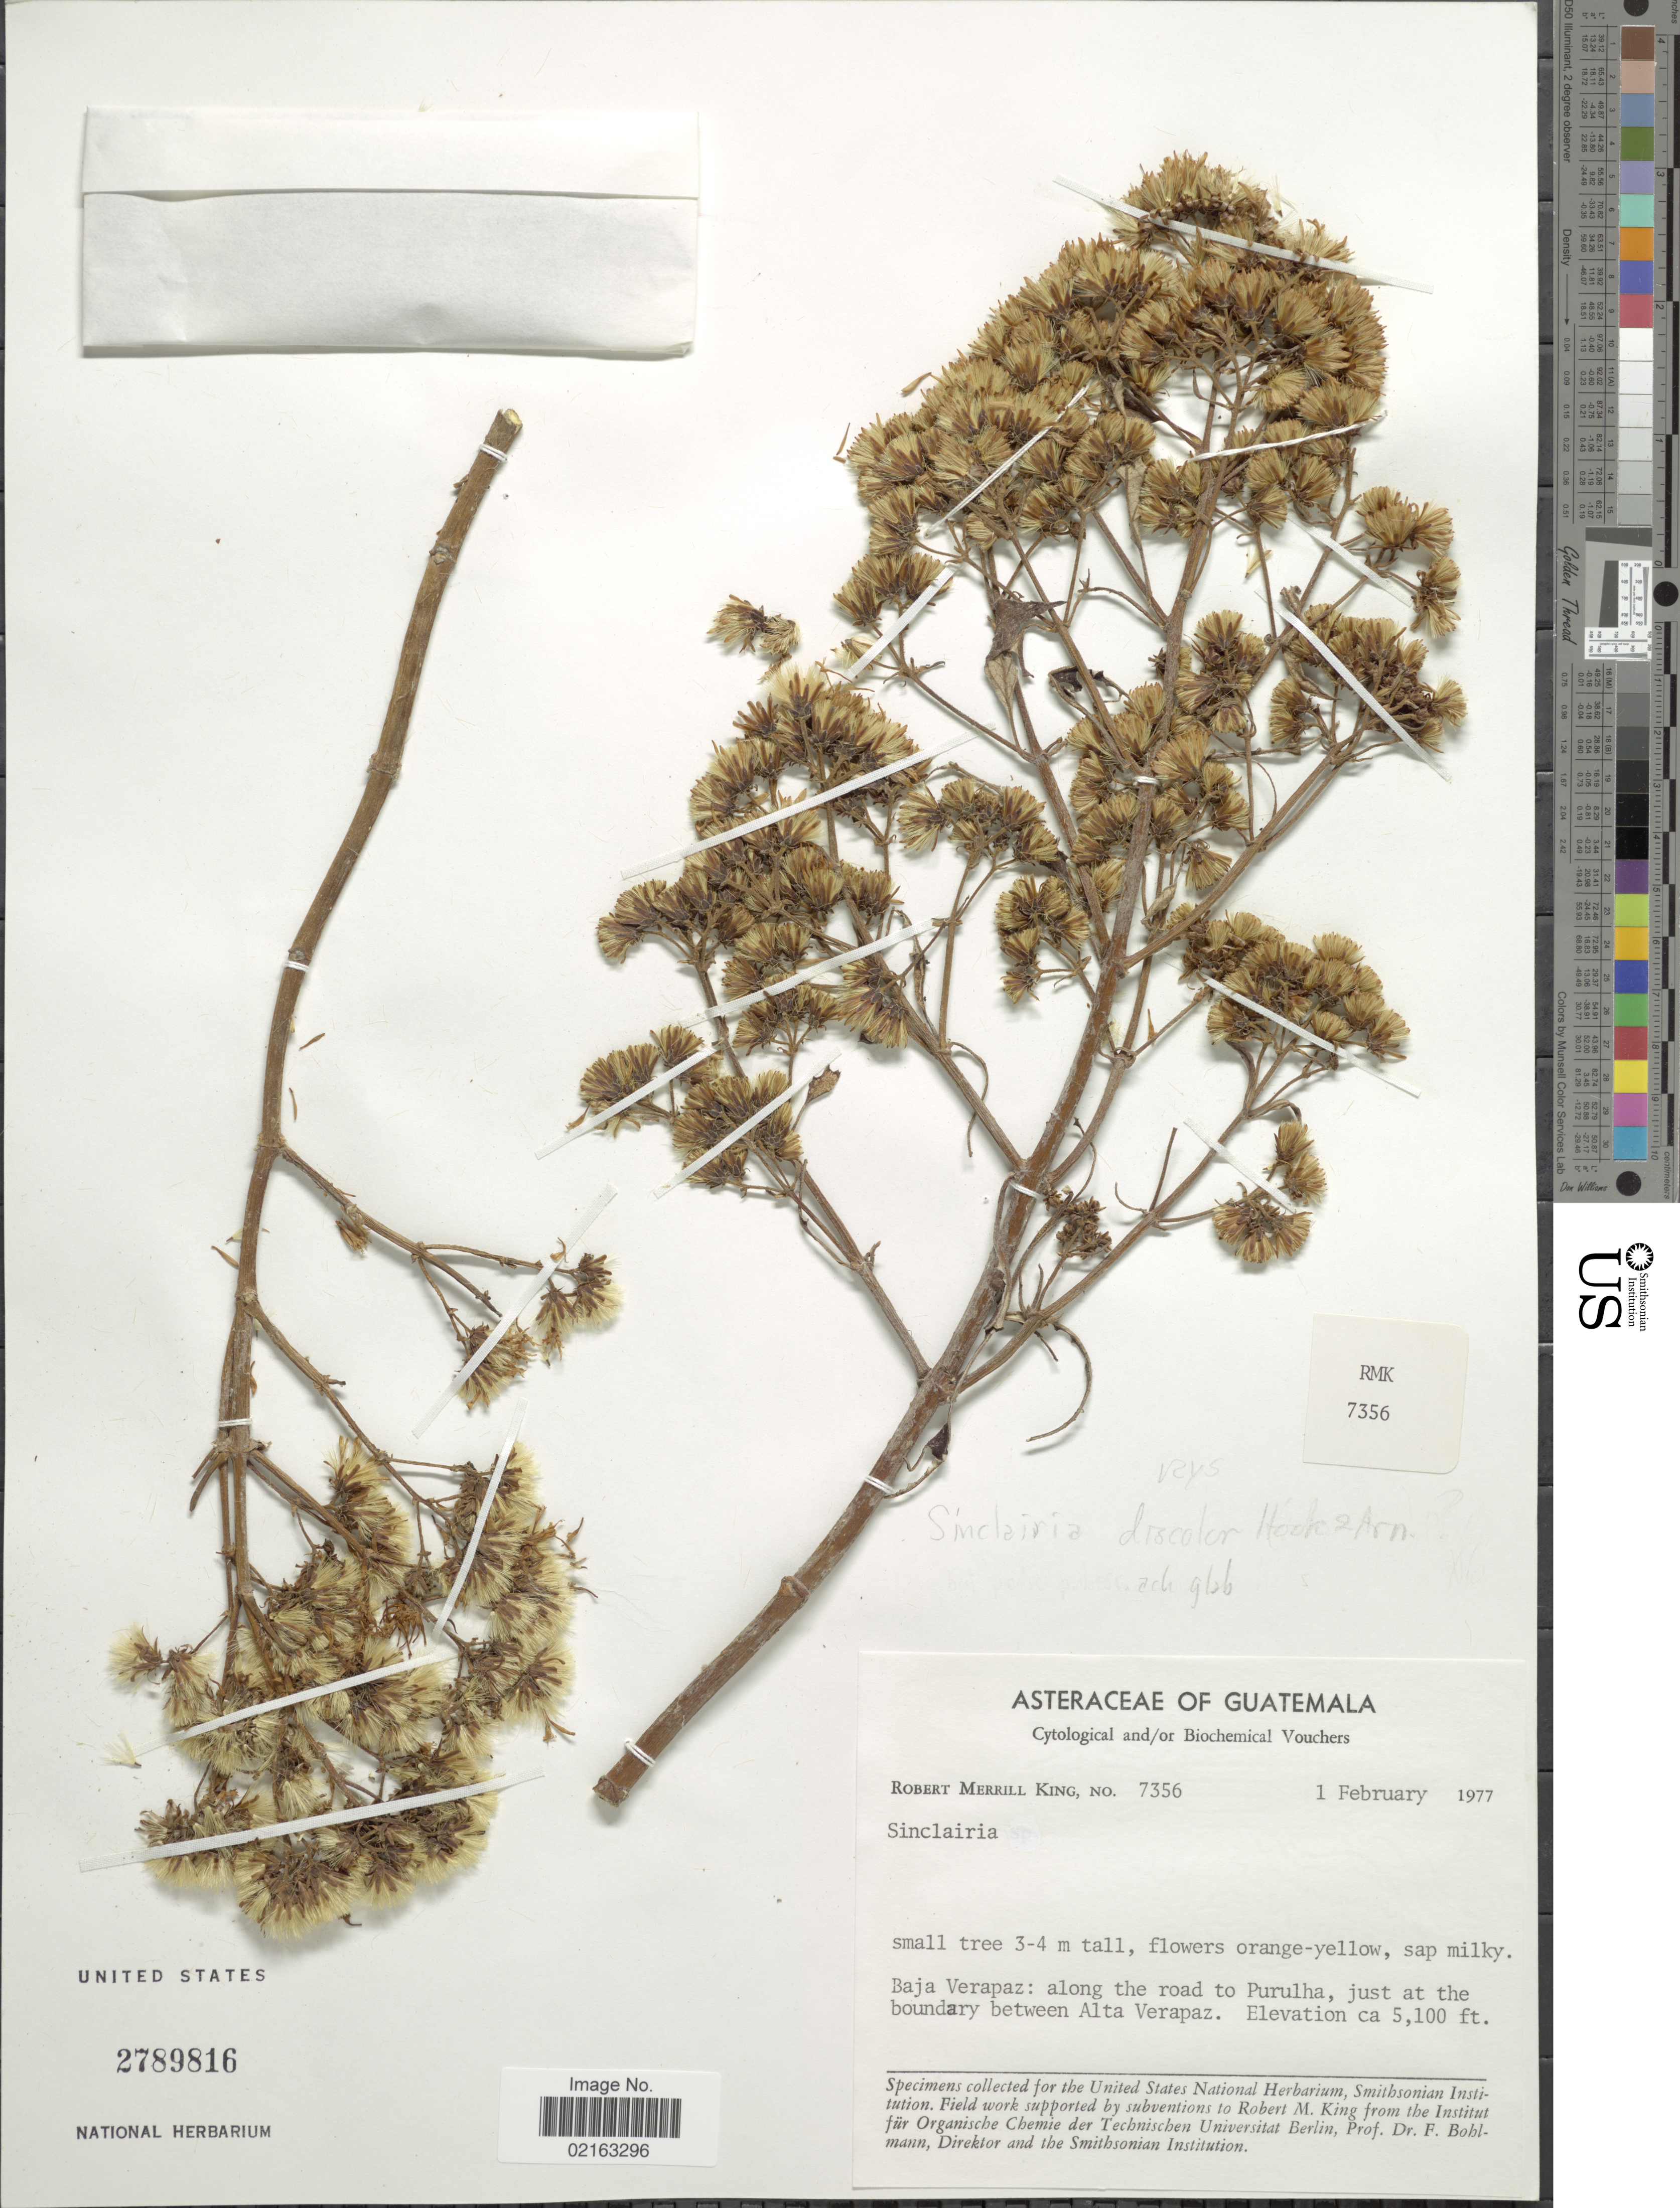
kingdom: Plantae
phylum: Tracheophyta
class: Magnoliopsida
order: Asterales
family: Asteraceae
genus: Sinclairia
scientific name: Sinclairia discolor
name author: Hook. & Arn.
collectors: R. M. King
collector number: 7356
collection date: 1977-02-01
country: Guatemala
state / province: Baja Verapaz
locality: Baja Verapaz: along the road to Purulha, just at the boundary between Alta Verapaz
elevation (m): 1554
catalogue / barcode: US 2789816